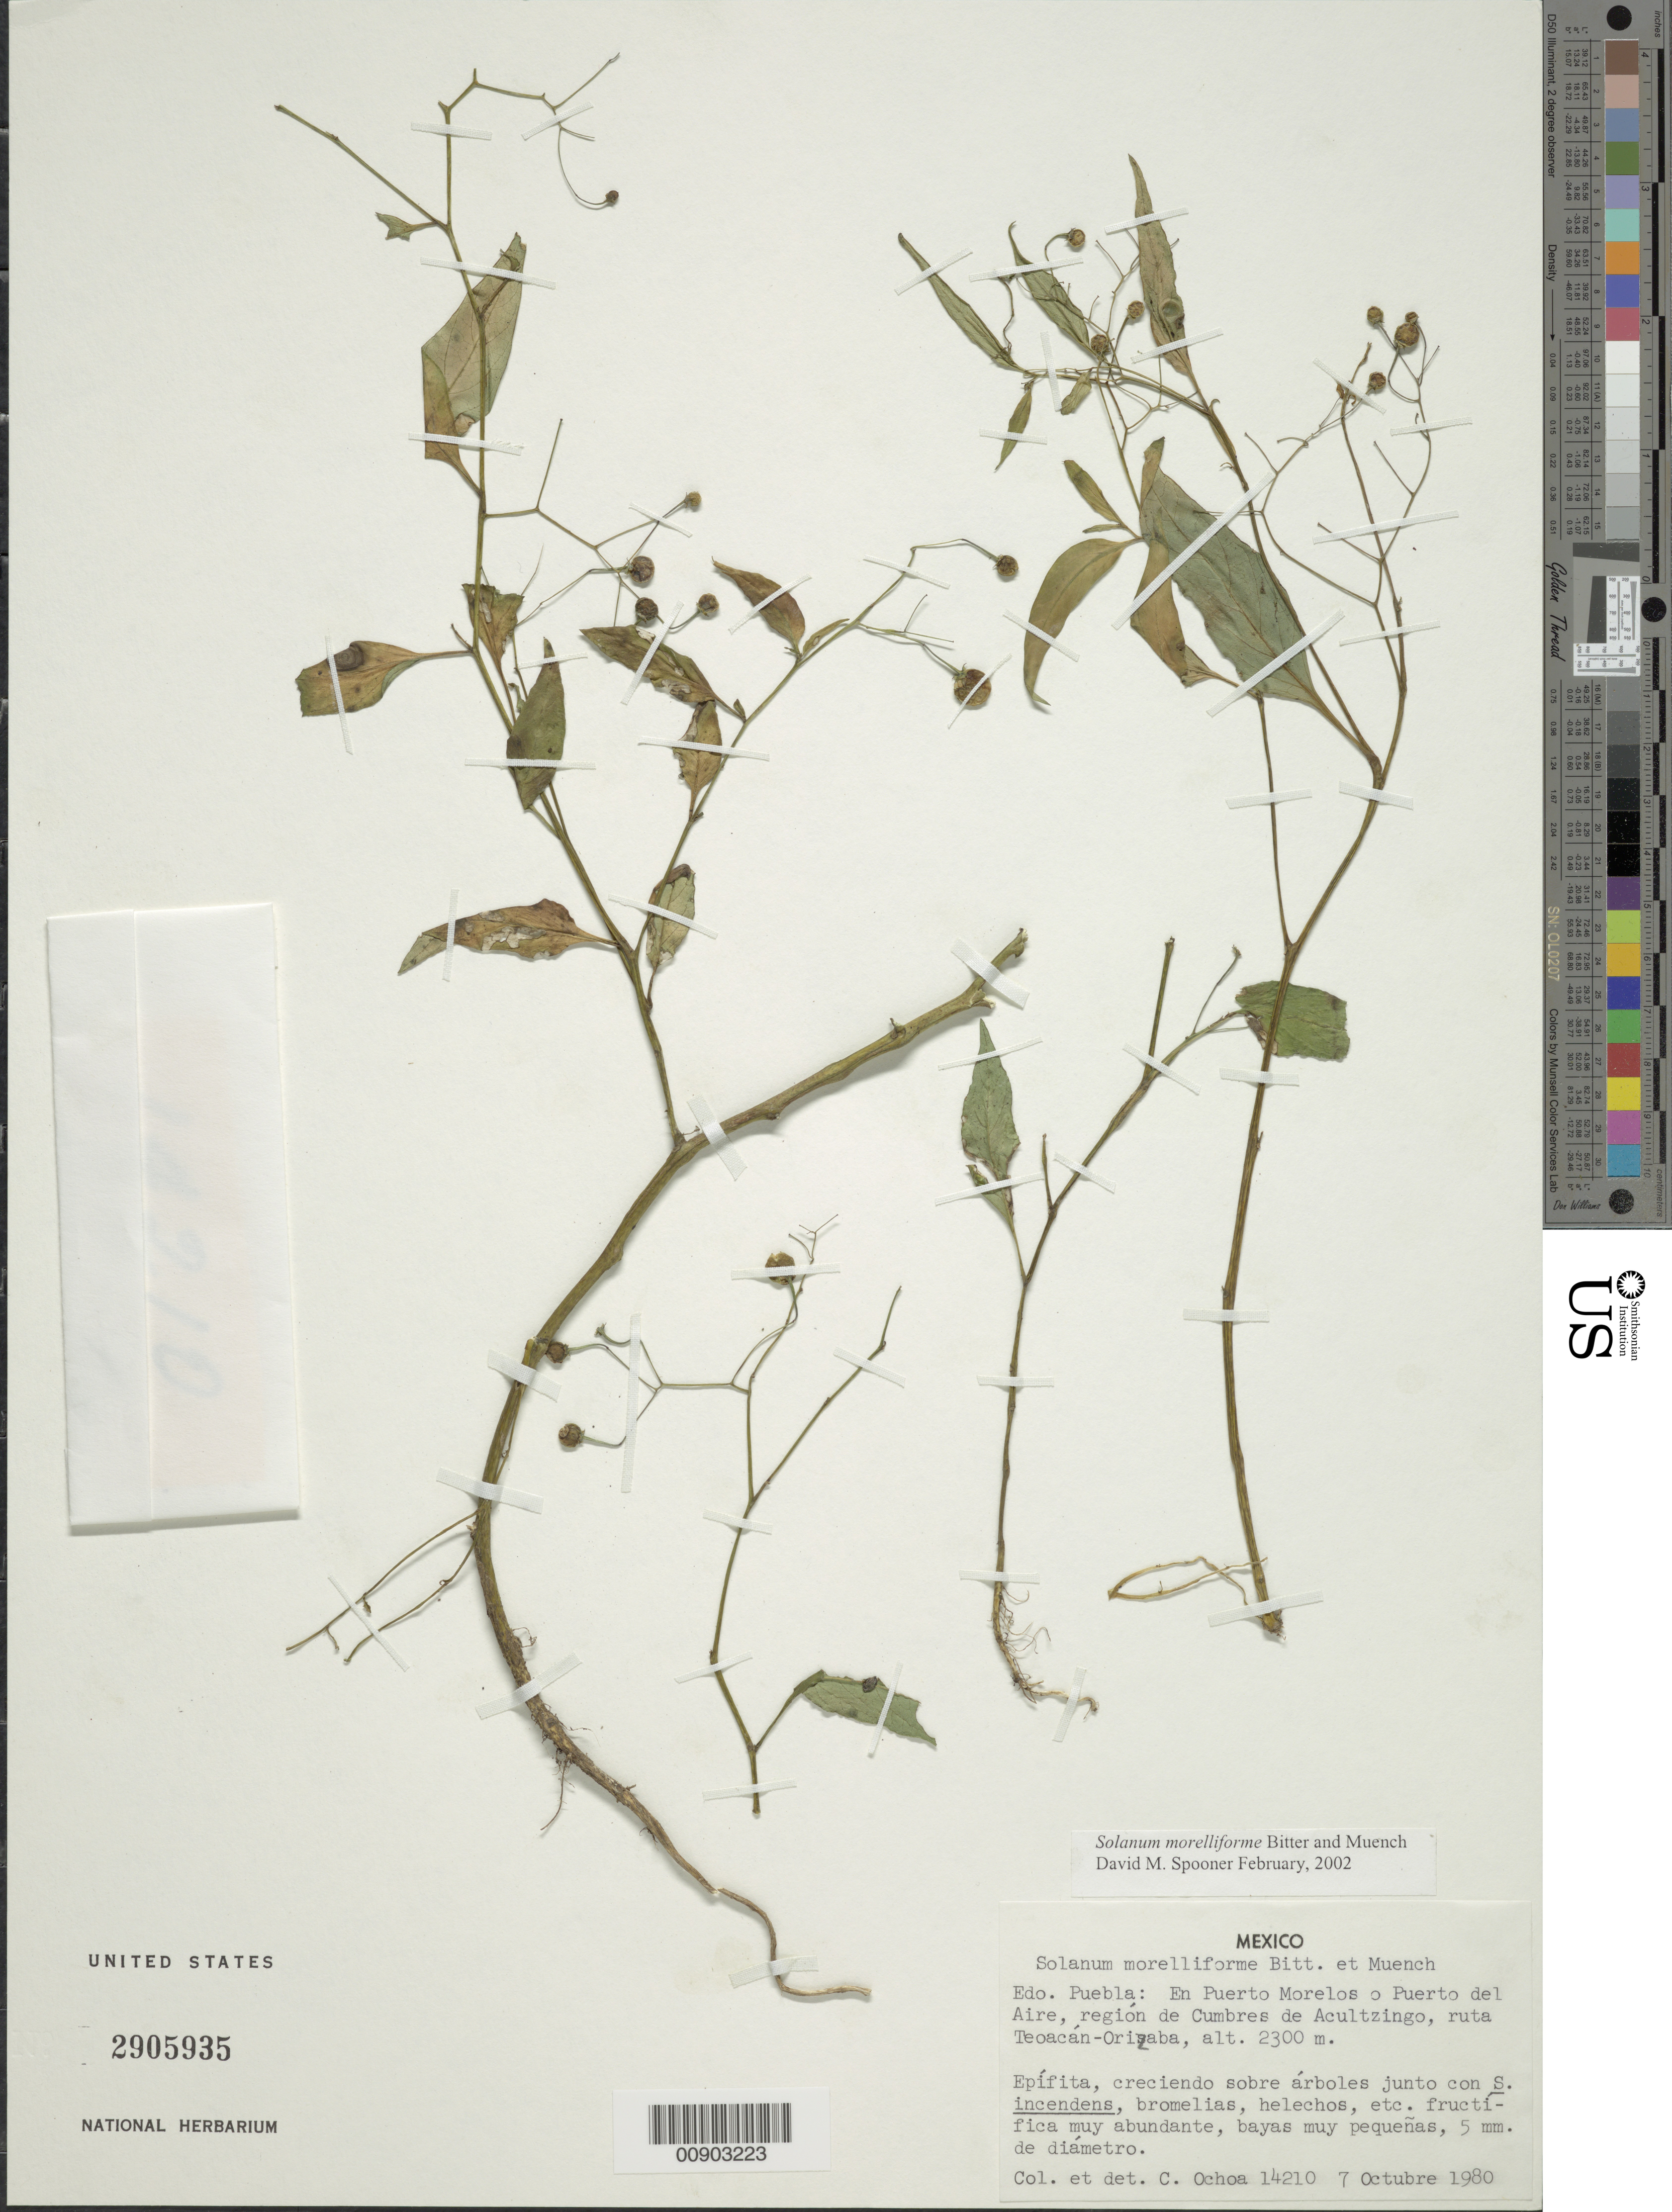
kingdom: Plantae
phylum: Tracheophyta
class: Magnoliopsida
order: Solanales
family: Solanaceae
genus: Solanum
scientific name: Solanum morelliforme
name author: Bitter & Munch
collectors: C. Ochoa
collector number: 14210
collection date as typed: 07 Oct 1980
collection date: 1980-10-07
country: Mexico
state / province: Puebla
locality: Puerto Morelos o Puerto del Aire, región de Cumbres Acultzingo, ruta Teoacán [sic] - Orizaba.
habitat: Epífita, creciendo sobre árboles junto con S. incendens, bromelias, helechos, etc.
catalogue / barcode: US 2905935